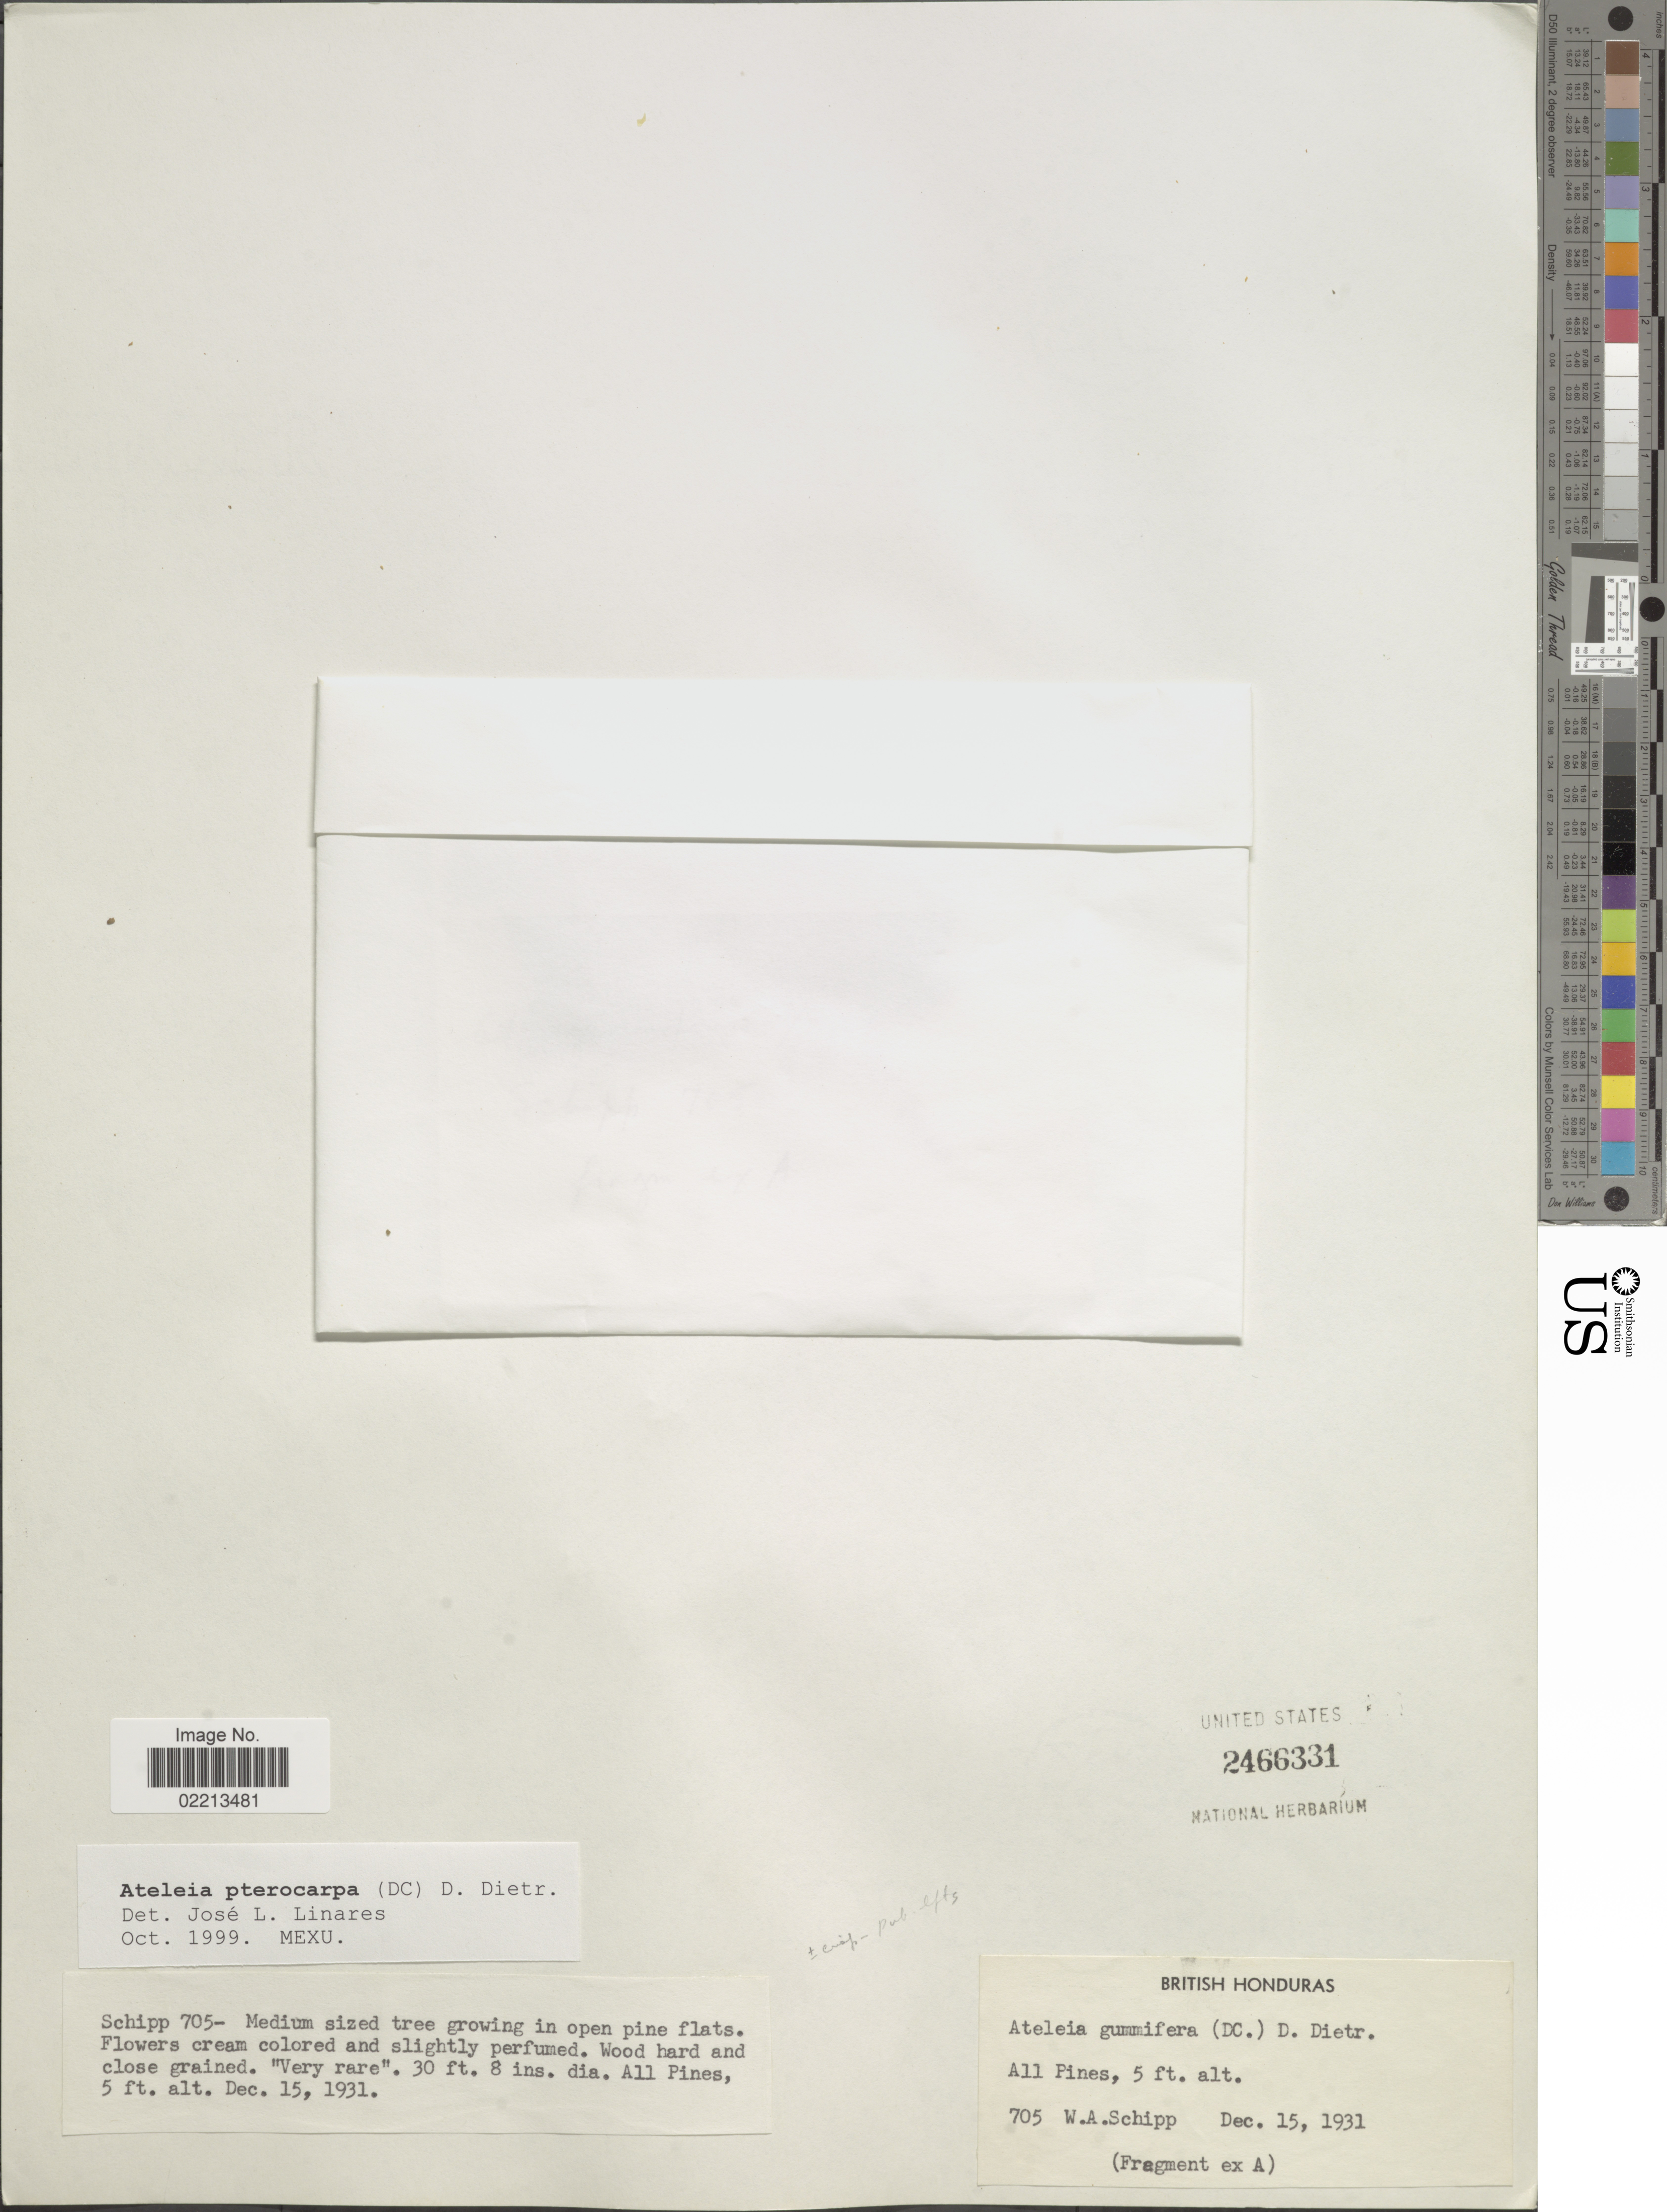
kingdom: Plantae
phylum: Tracheophyta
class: Magnoliopsida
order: Fabales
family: Fabaceae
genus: Ateleia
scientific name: Ateleia pterocarpa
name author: Moc. & Sessé ex D. Dietr.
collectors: W. Schipp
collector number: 705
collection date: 1931-12-15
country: Belize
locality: British Honduras, All Pines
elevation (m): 2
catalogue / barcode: US 2466331